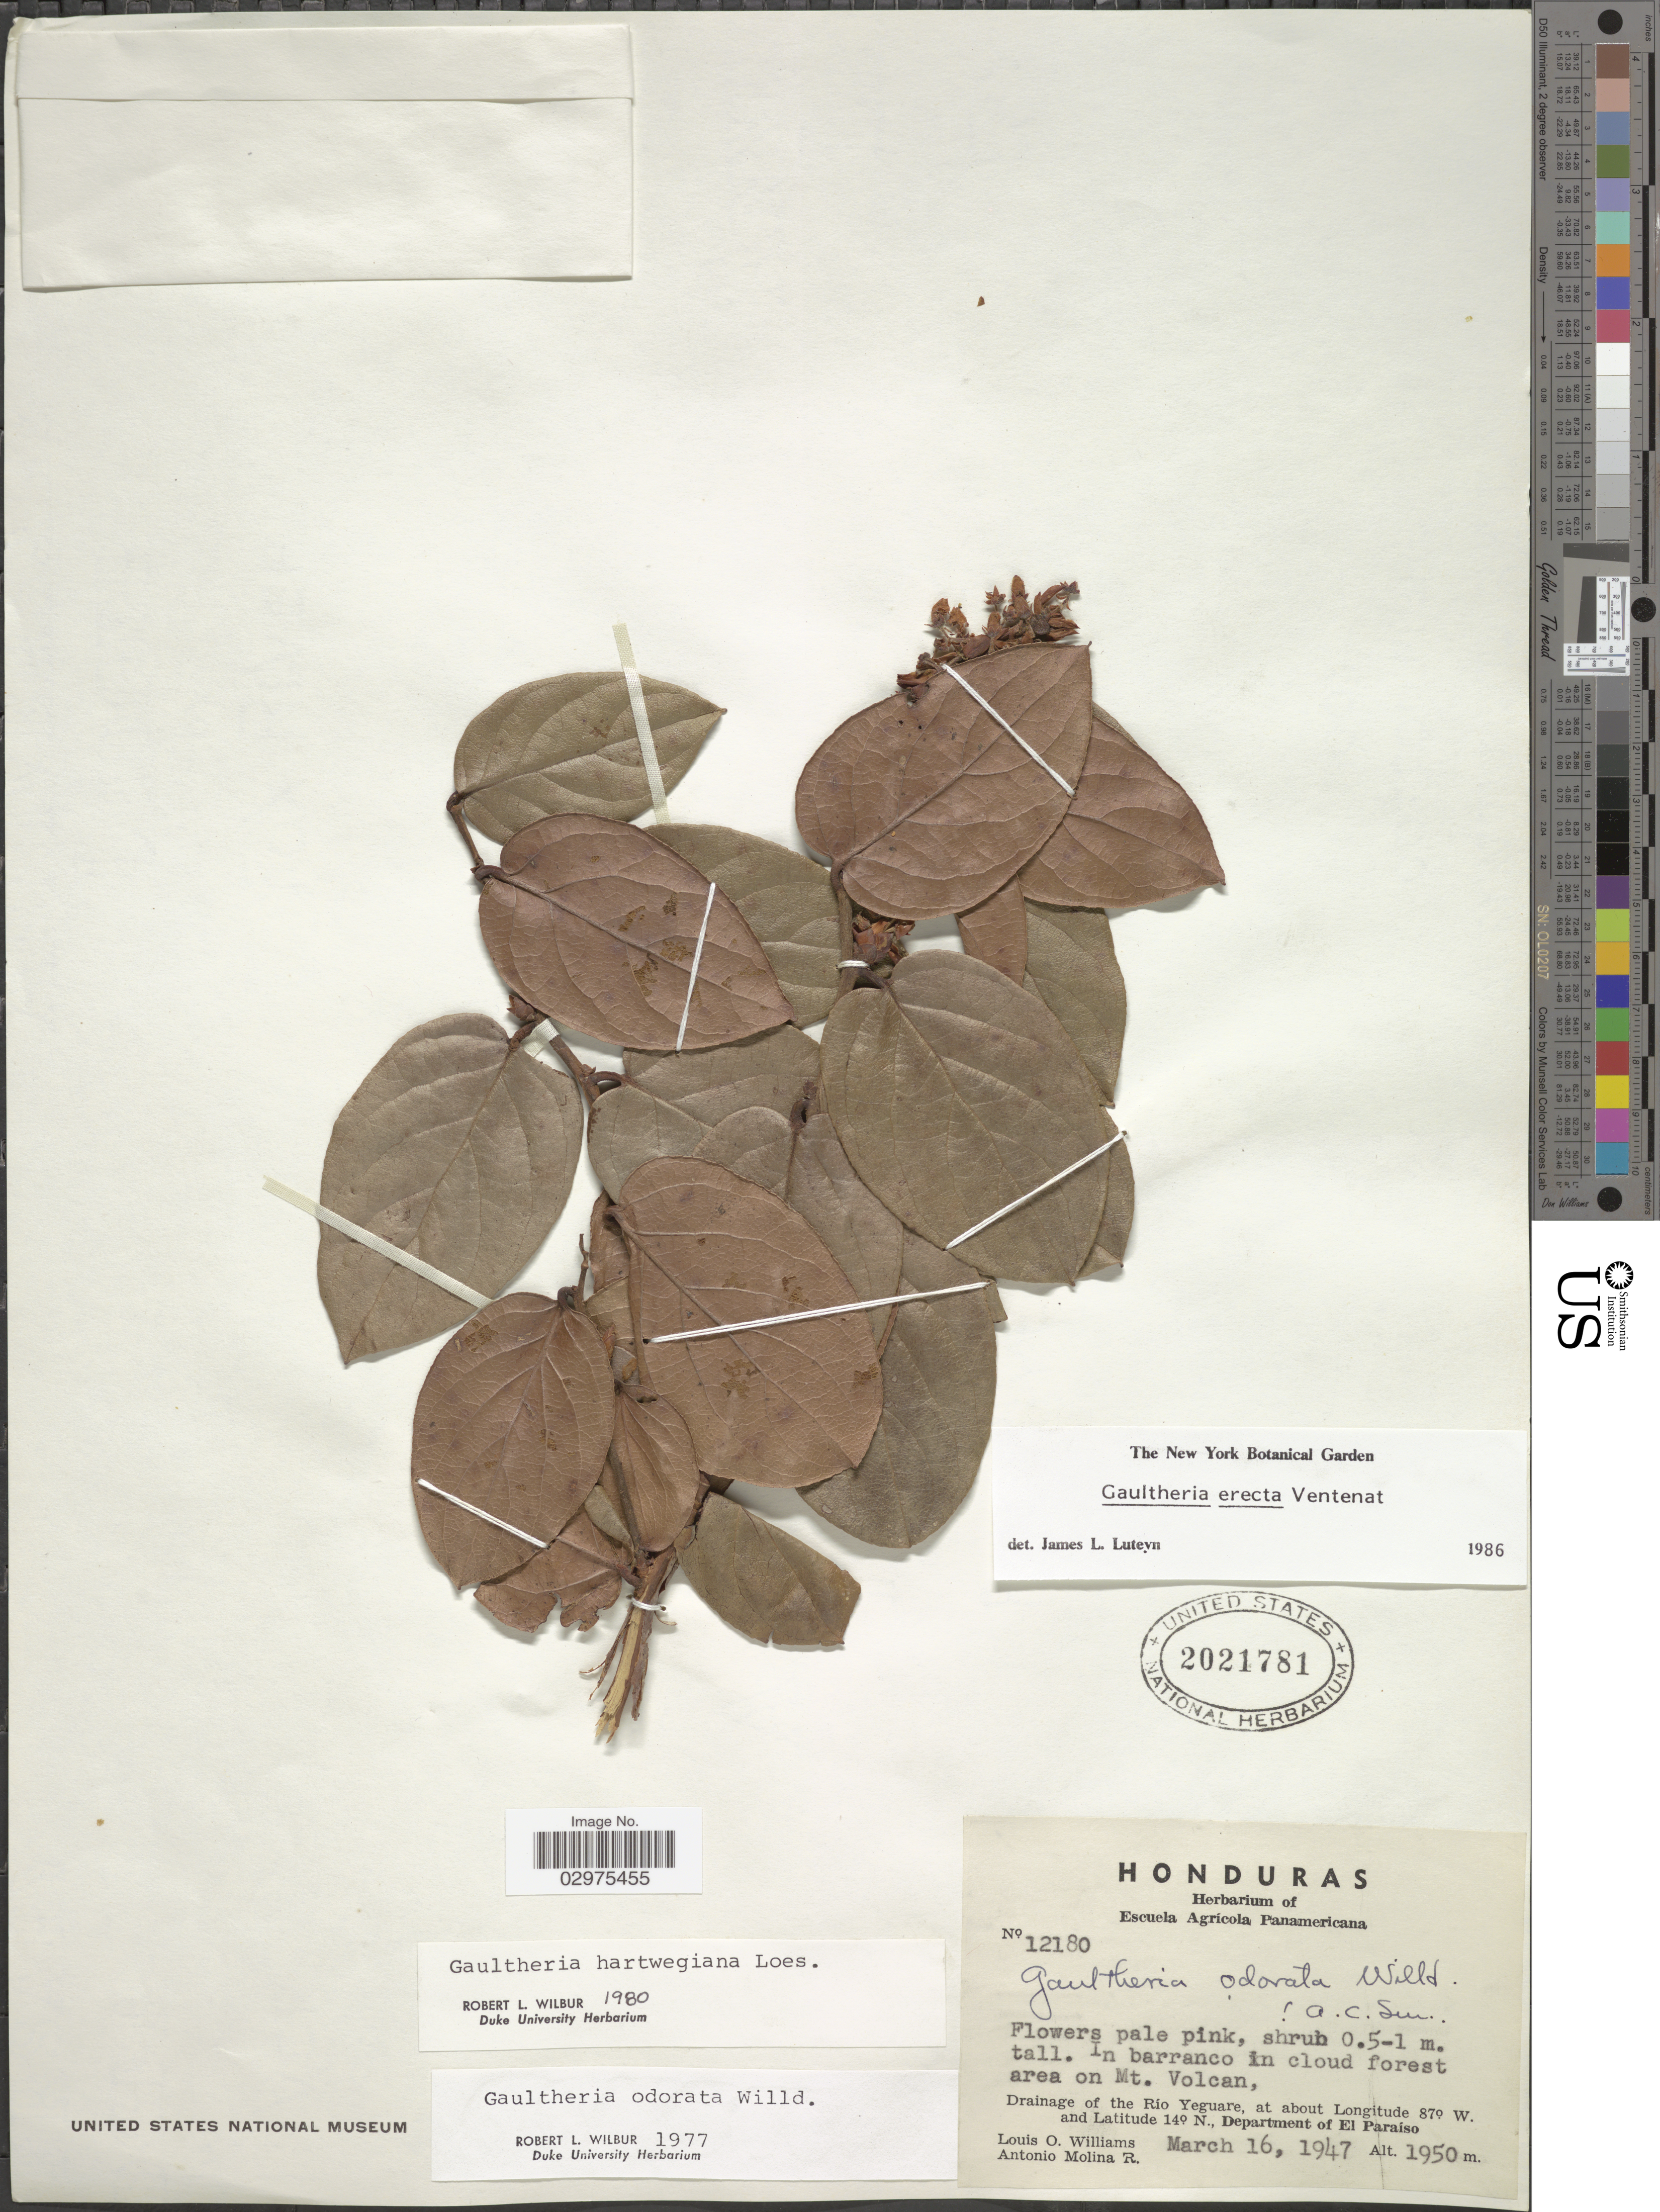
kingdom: Plantae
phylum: Tracheophyta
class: Magnoliopsida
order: Ericales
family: Ericaceae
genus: Gaultheria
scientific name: Gaultheria erecta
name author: Vent.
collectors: L. O. Williams & A. Molina R.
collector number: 12180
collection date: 1947-03-16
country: Honduras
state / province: El Paraíso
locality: In barranco in cloud forest area on Mt. Volcan, Drainage of the Río Yeguare. Department of El Paraíso.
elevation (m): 1950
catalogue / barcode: US 2021781